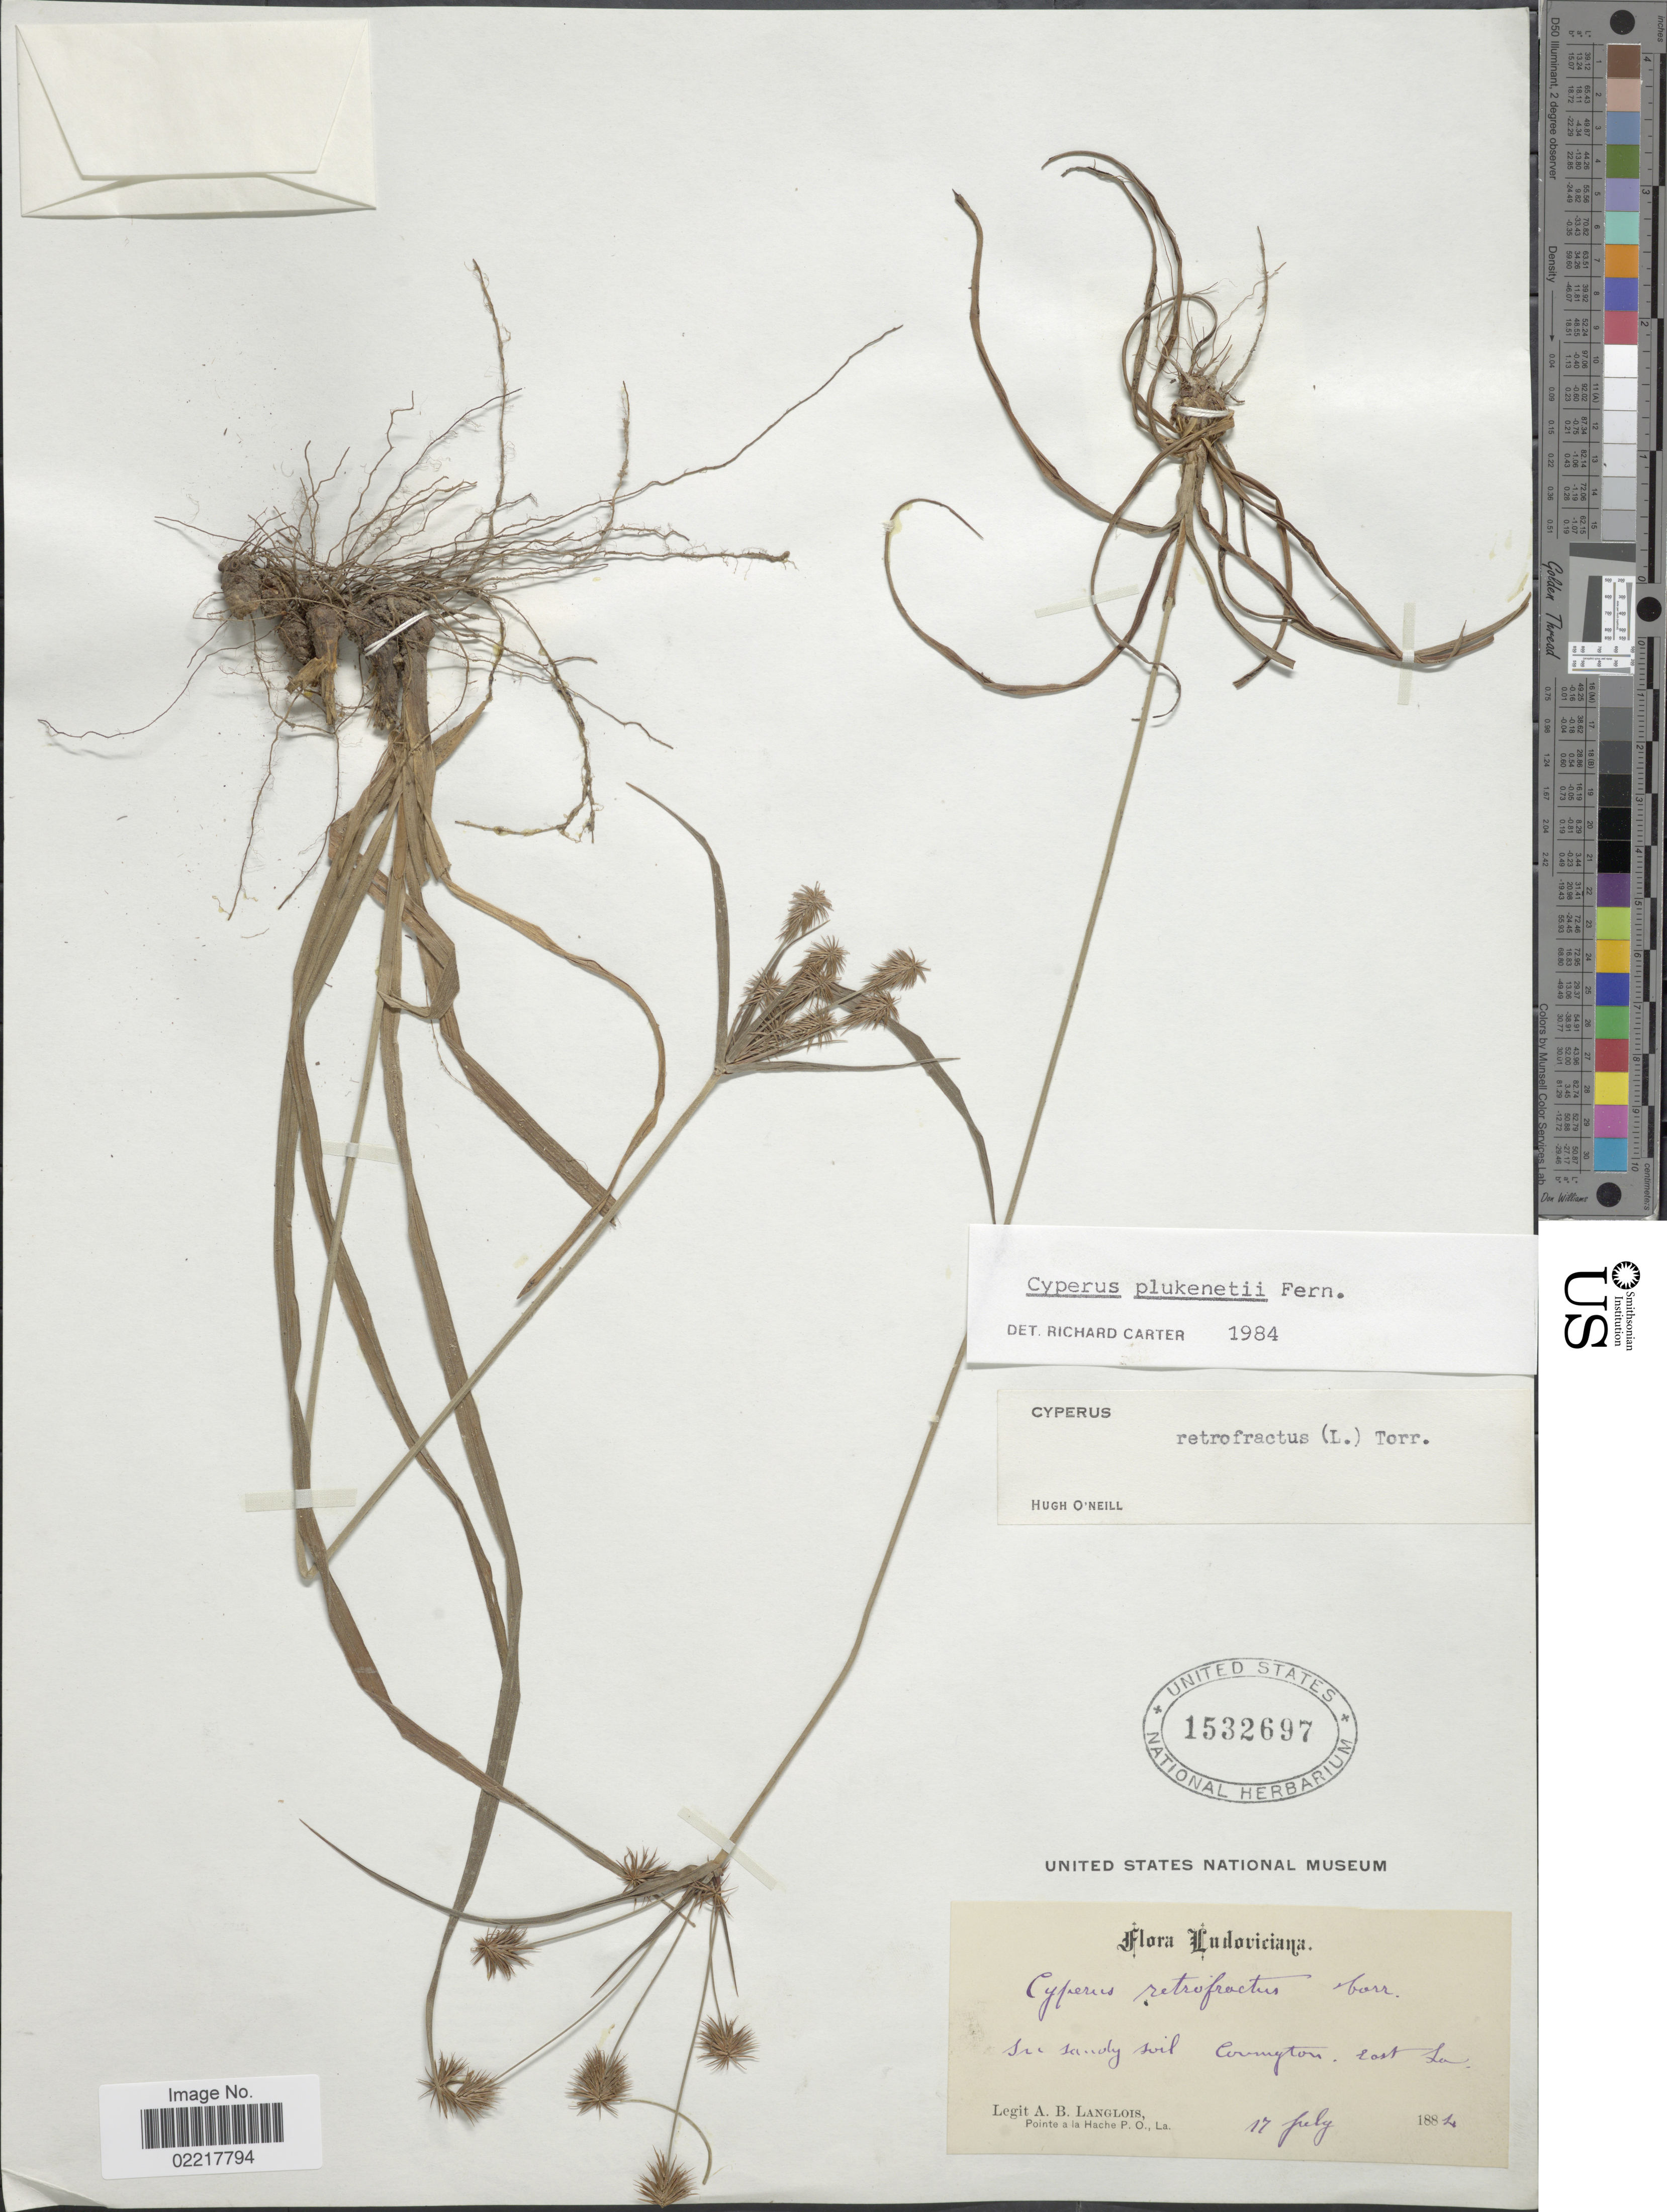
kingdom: Plantae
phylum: Tracheophyta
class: Liliopsida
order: Poales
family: Cyperaceae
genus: Cyperus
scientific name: Cyperus plukenetii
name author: Fernald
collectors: A. Langlois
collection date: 1881-07-17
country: United States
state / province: Louisiana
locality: Covington, East La. Ludoviciana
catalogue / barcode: US 1532697